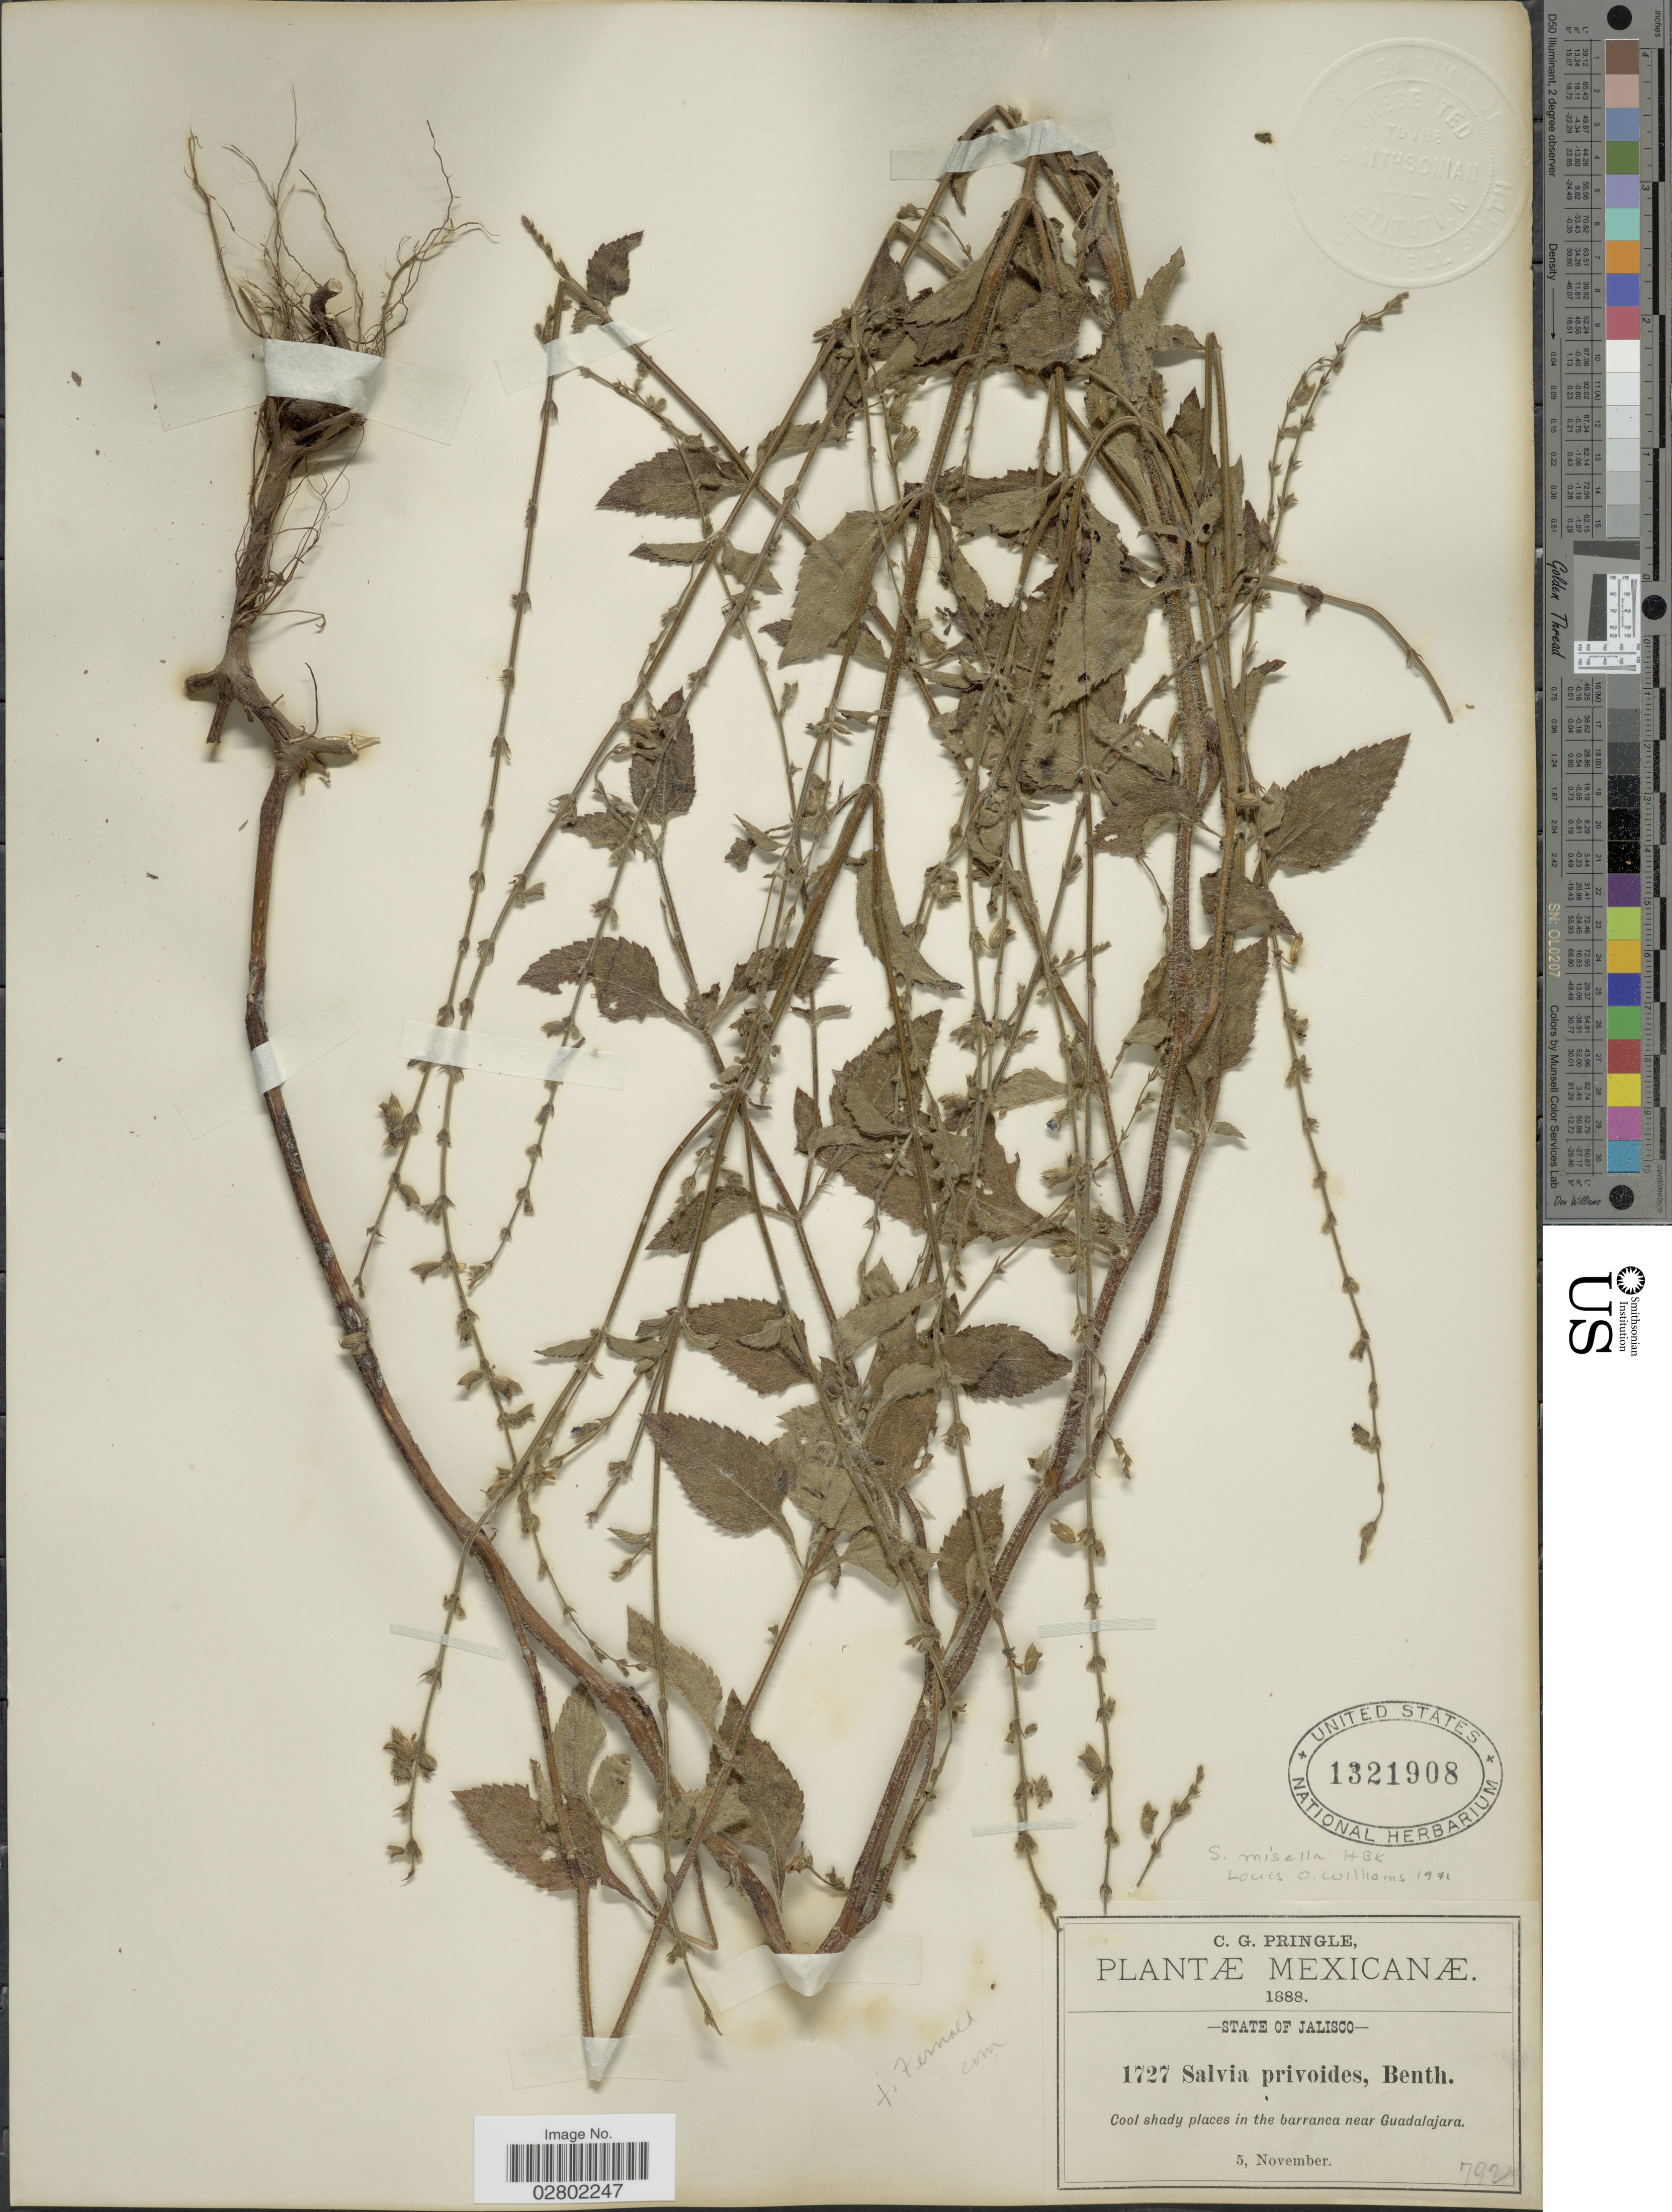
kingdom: Plantae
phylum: Tracheophyta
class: Magnoliopsida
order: Lamiales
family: Lamiaceae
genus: Salvia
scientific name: Salvia misella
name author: Kunth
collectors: C. G. Pringle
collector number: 17275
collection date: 1888-11-05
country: Mexico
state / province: Jalisco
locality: In the barranca near Guadalajara.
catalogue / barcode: US 1321908